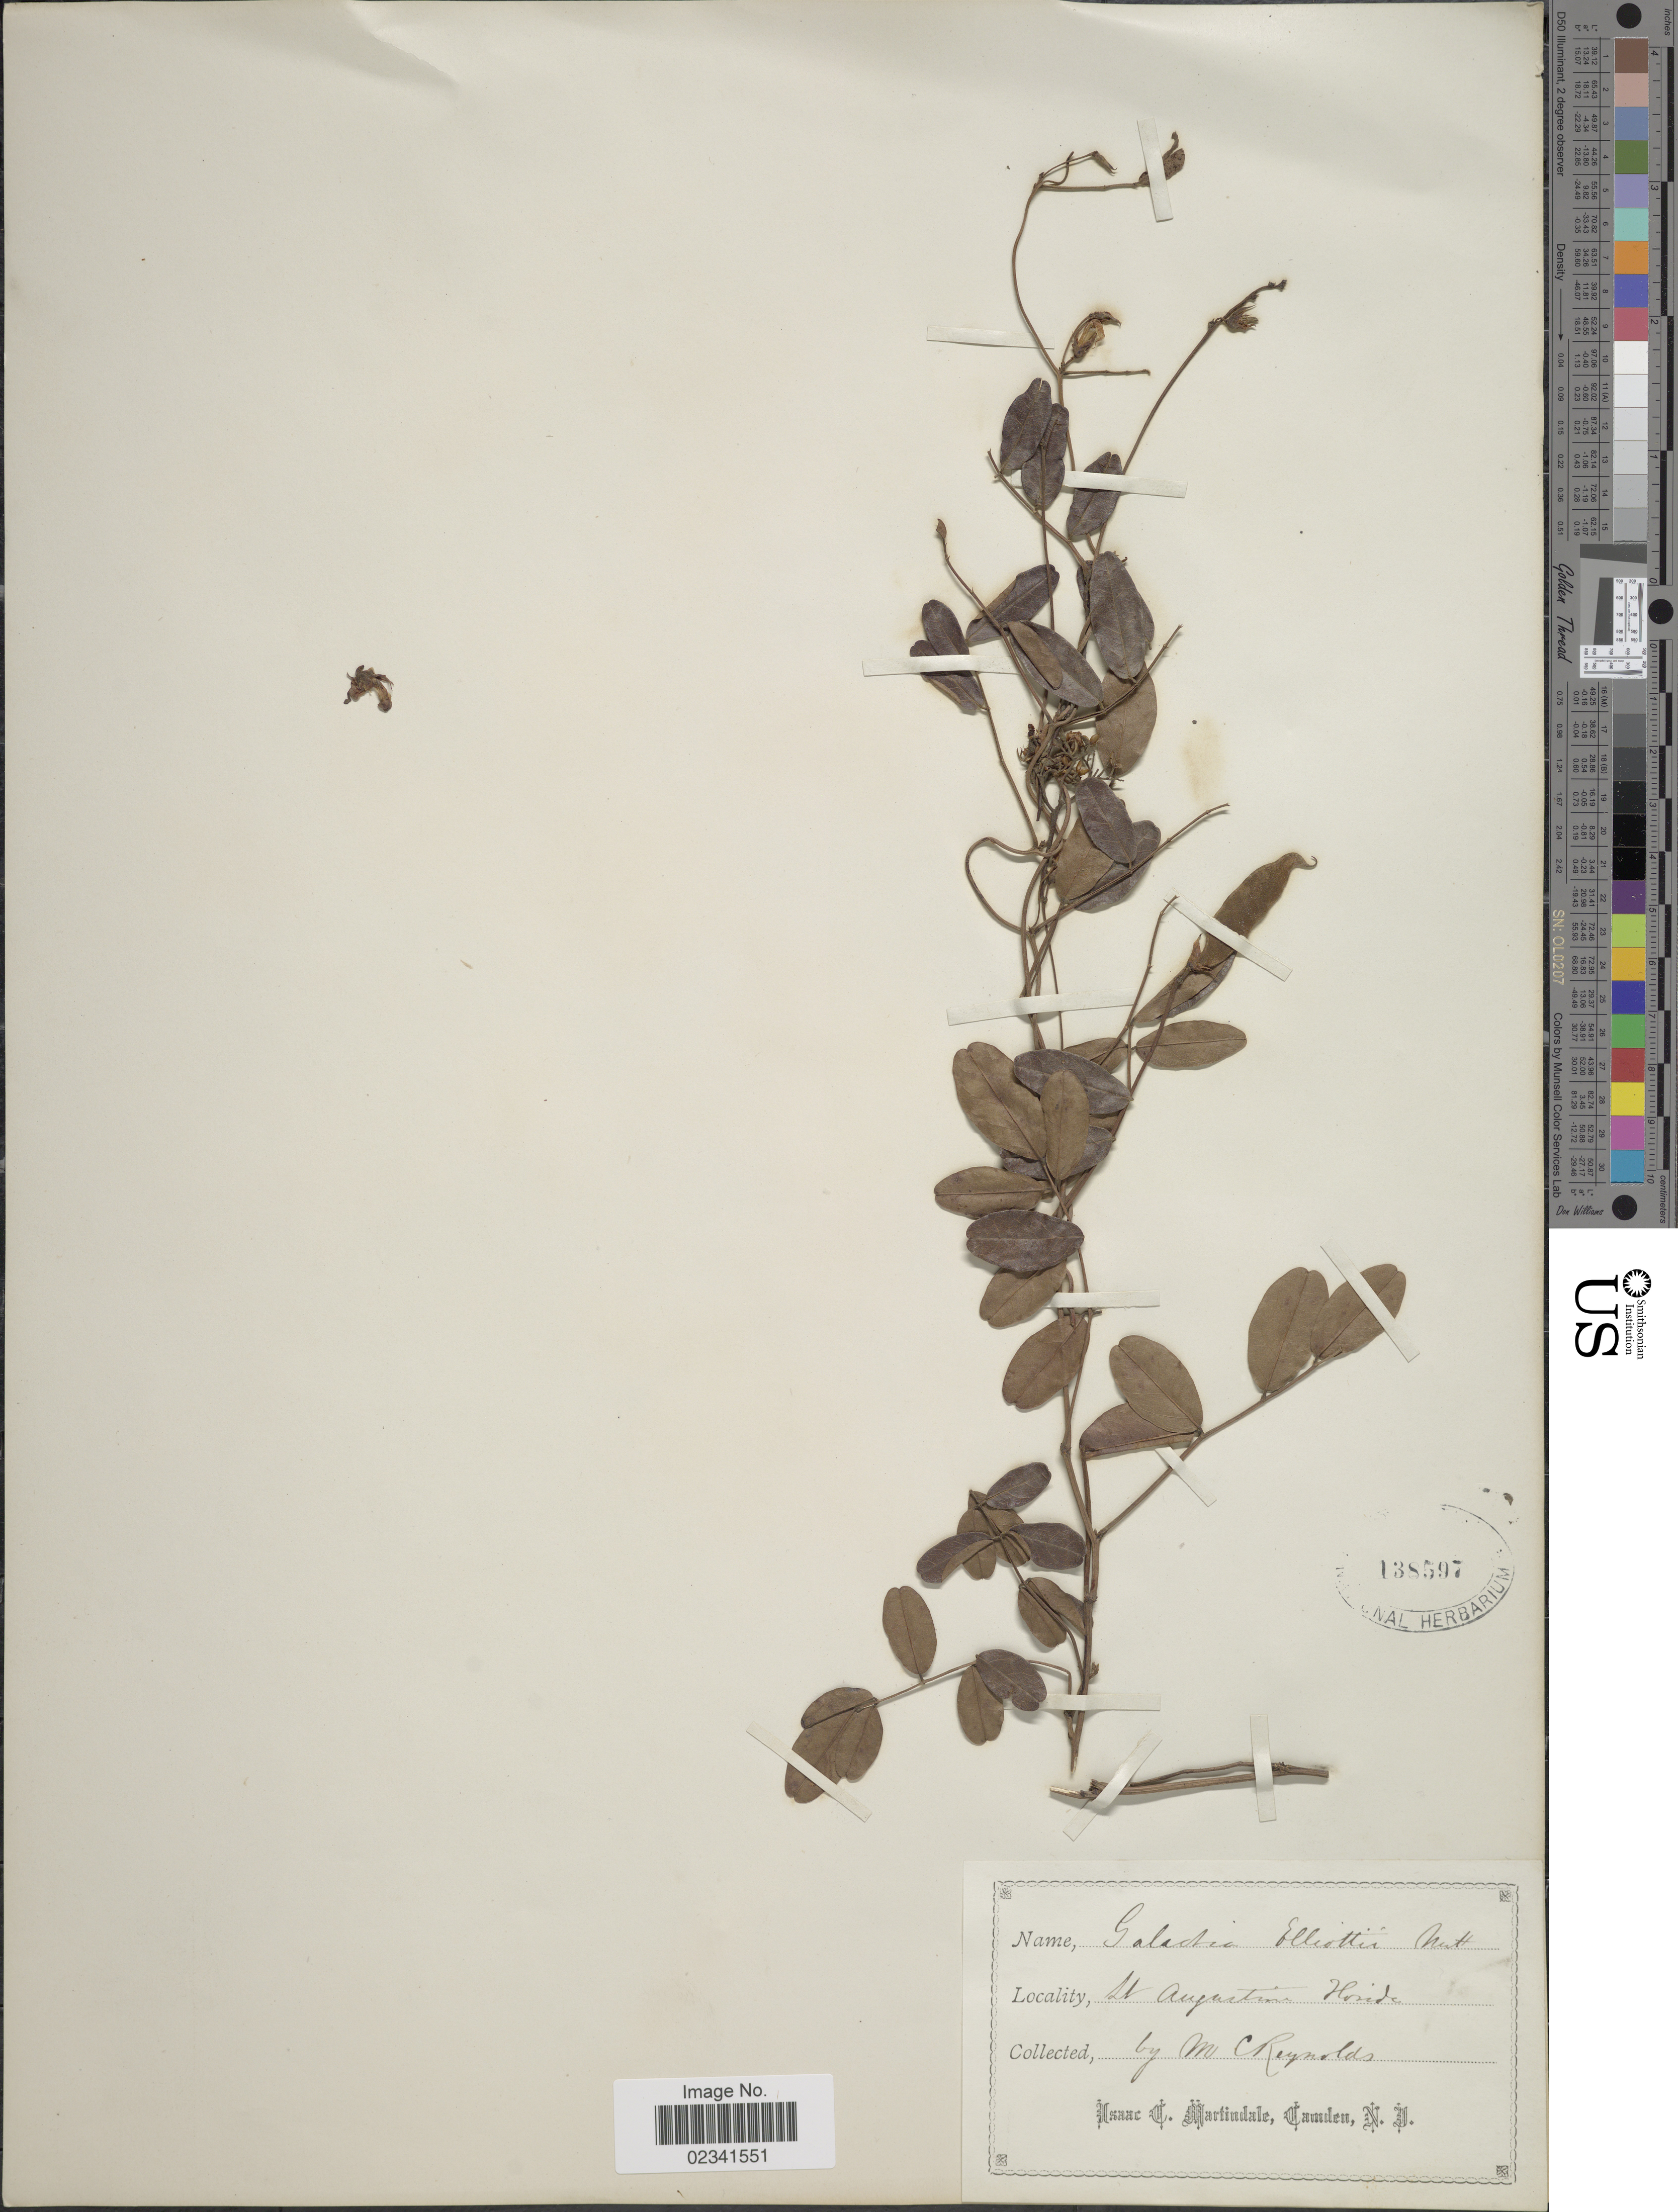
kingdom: Plantae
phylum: Tracheophyta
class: Magnoliopsida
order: Fabales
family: Fabaceae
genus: Galactia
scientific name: Galactia elliottii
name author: Nutt.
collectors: M. Reynolds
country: United States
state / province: Florida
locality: St. Augustin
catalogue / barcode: US 138597